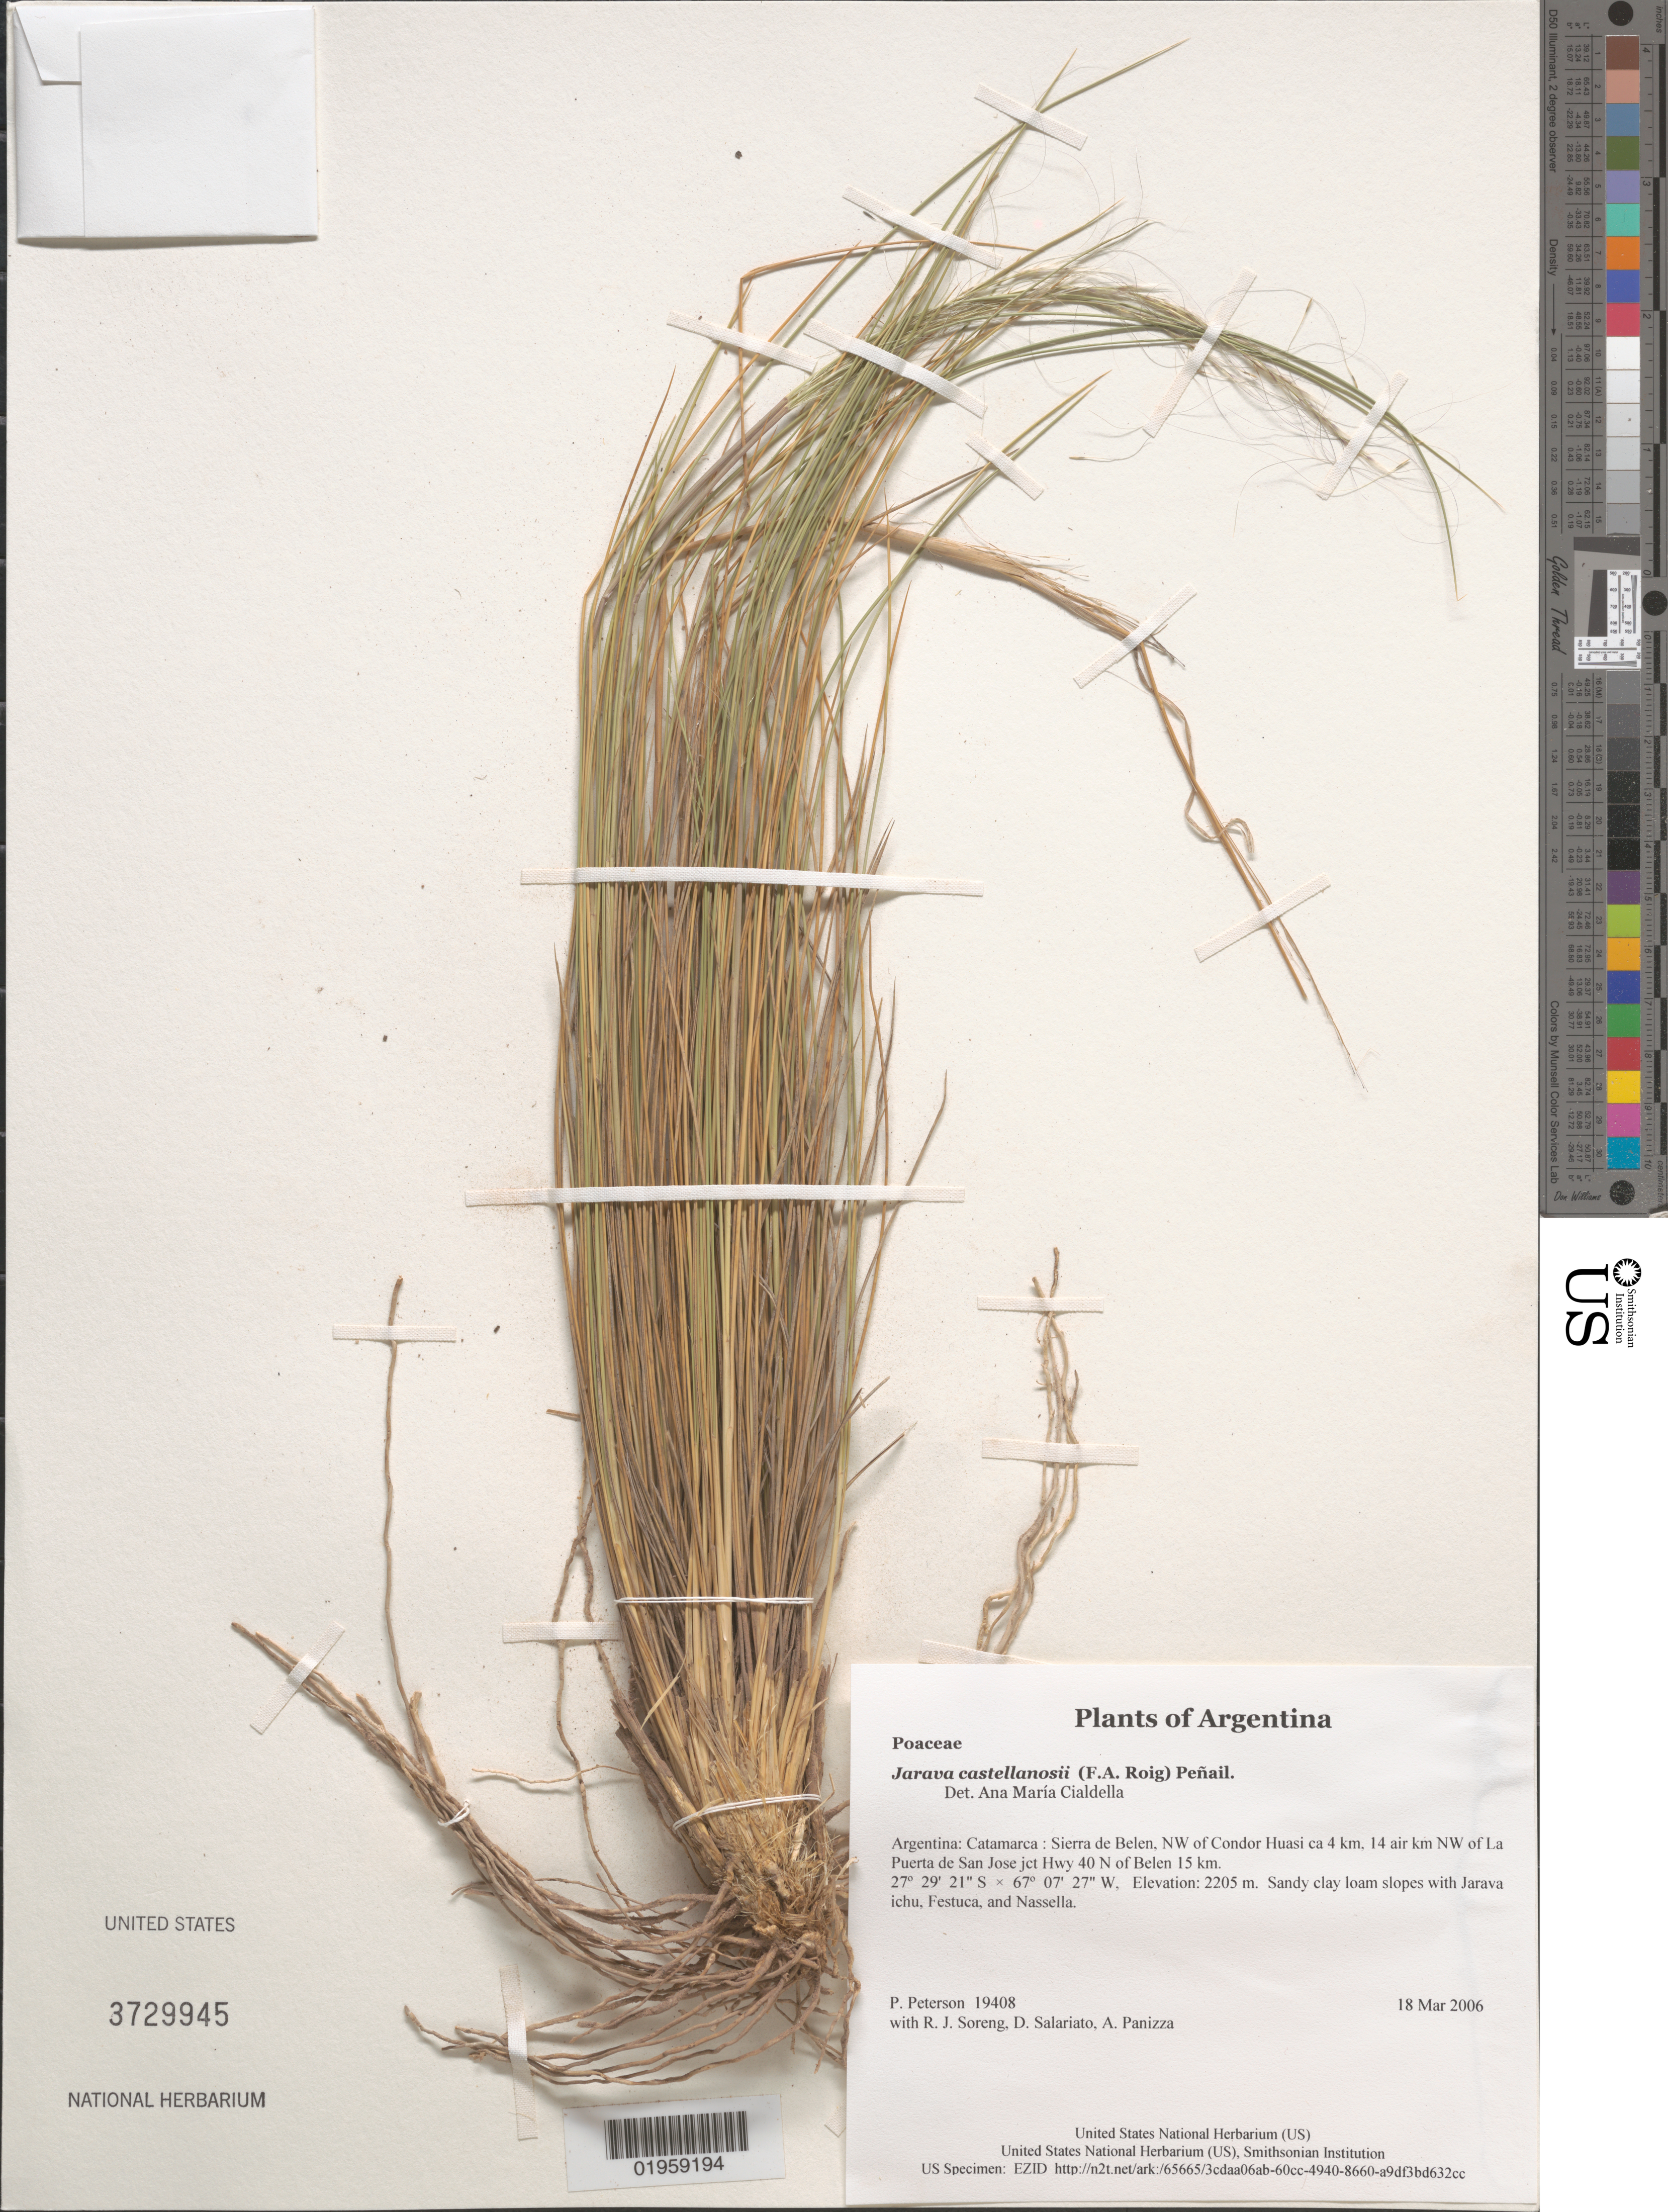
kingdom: Plantae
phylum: Tracheophyta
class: Liliopsida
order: Poales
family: Poaceae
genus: Jarava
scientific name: Jarava castellanosii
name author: (F.A. Roig) Peñail.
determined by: Cialdella, A. M.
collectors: P. M. Peterson, R. J. Soreng, D. Salariato & A. Panizza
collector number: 19408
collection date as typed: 18 Mar 2006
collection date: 2006-03-18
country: Argentina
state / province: Catamarca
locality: Sierra de Belen, NW of Condor Huasi ca 4 km, 14 air km NW of La Puerta de San Jose jct Hwy 40 N of Belen 15 km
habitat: Sandy clay loam slopes with Jarava ichu, Festuca, and Nassella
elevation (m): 2205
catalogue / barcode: US 3729945